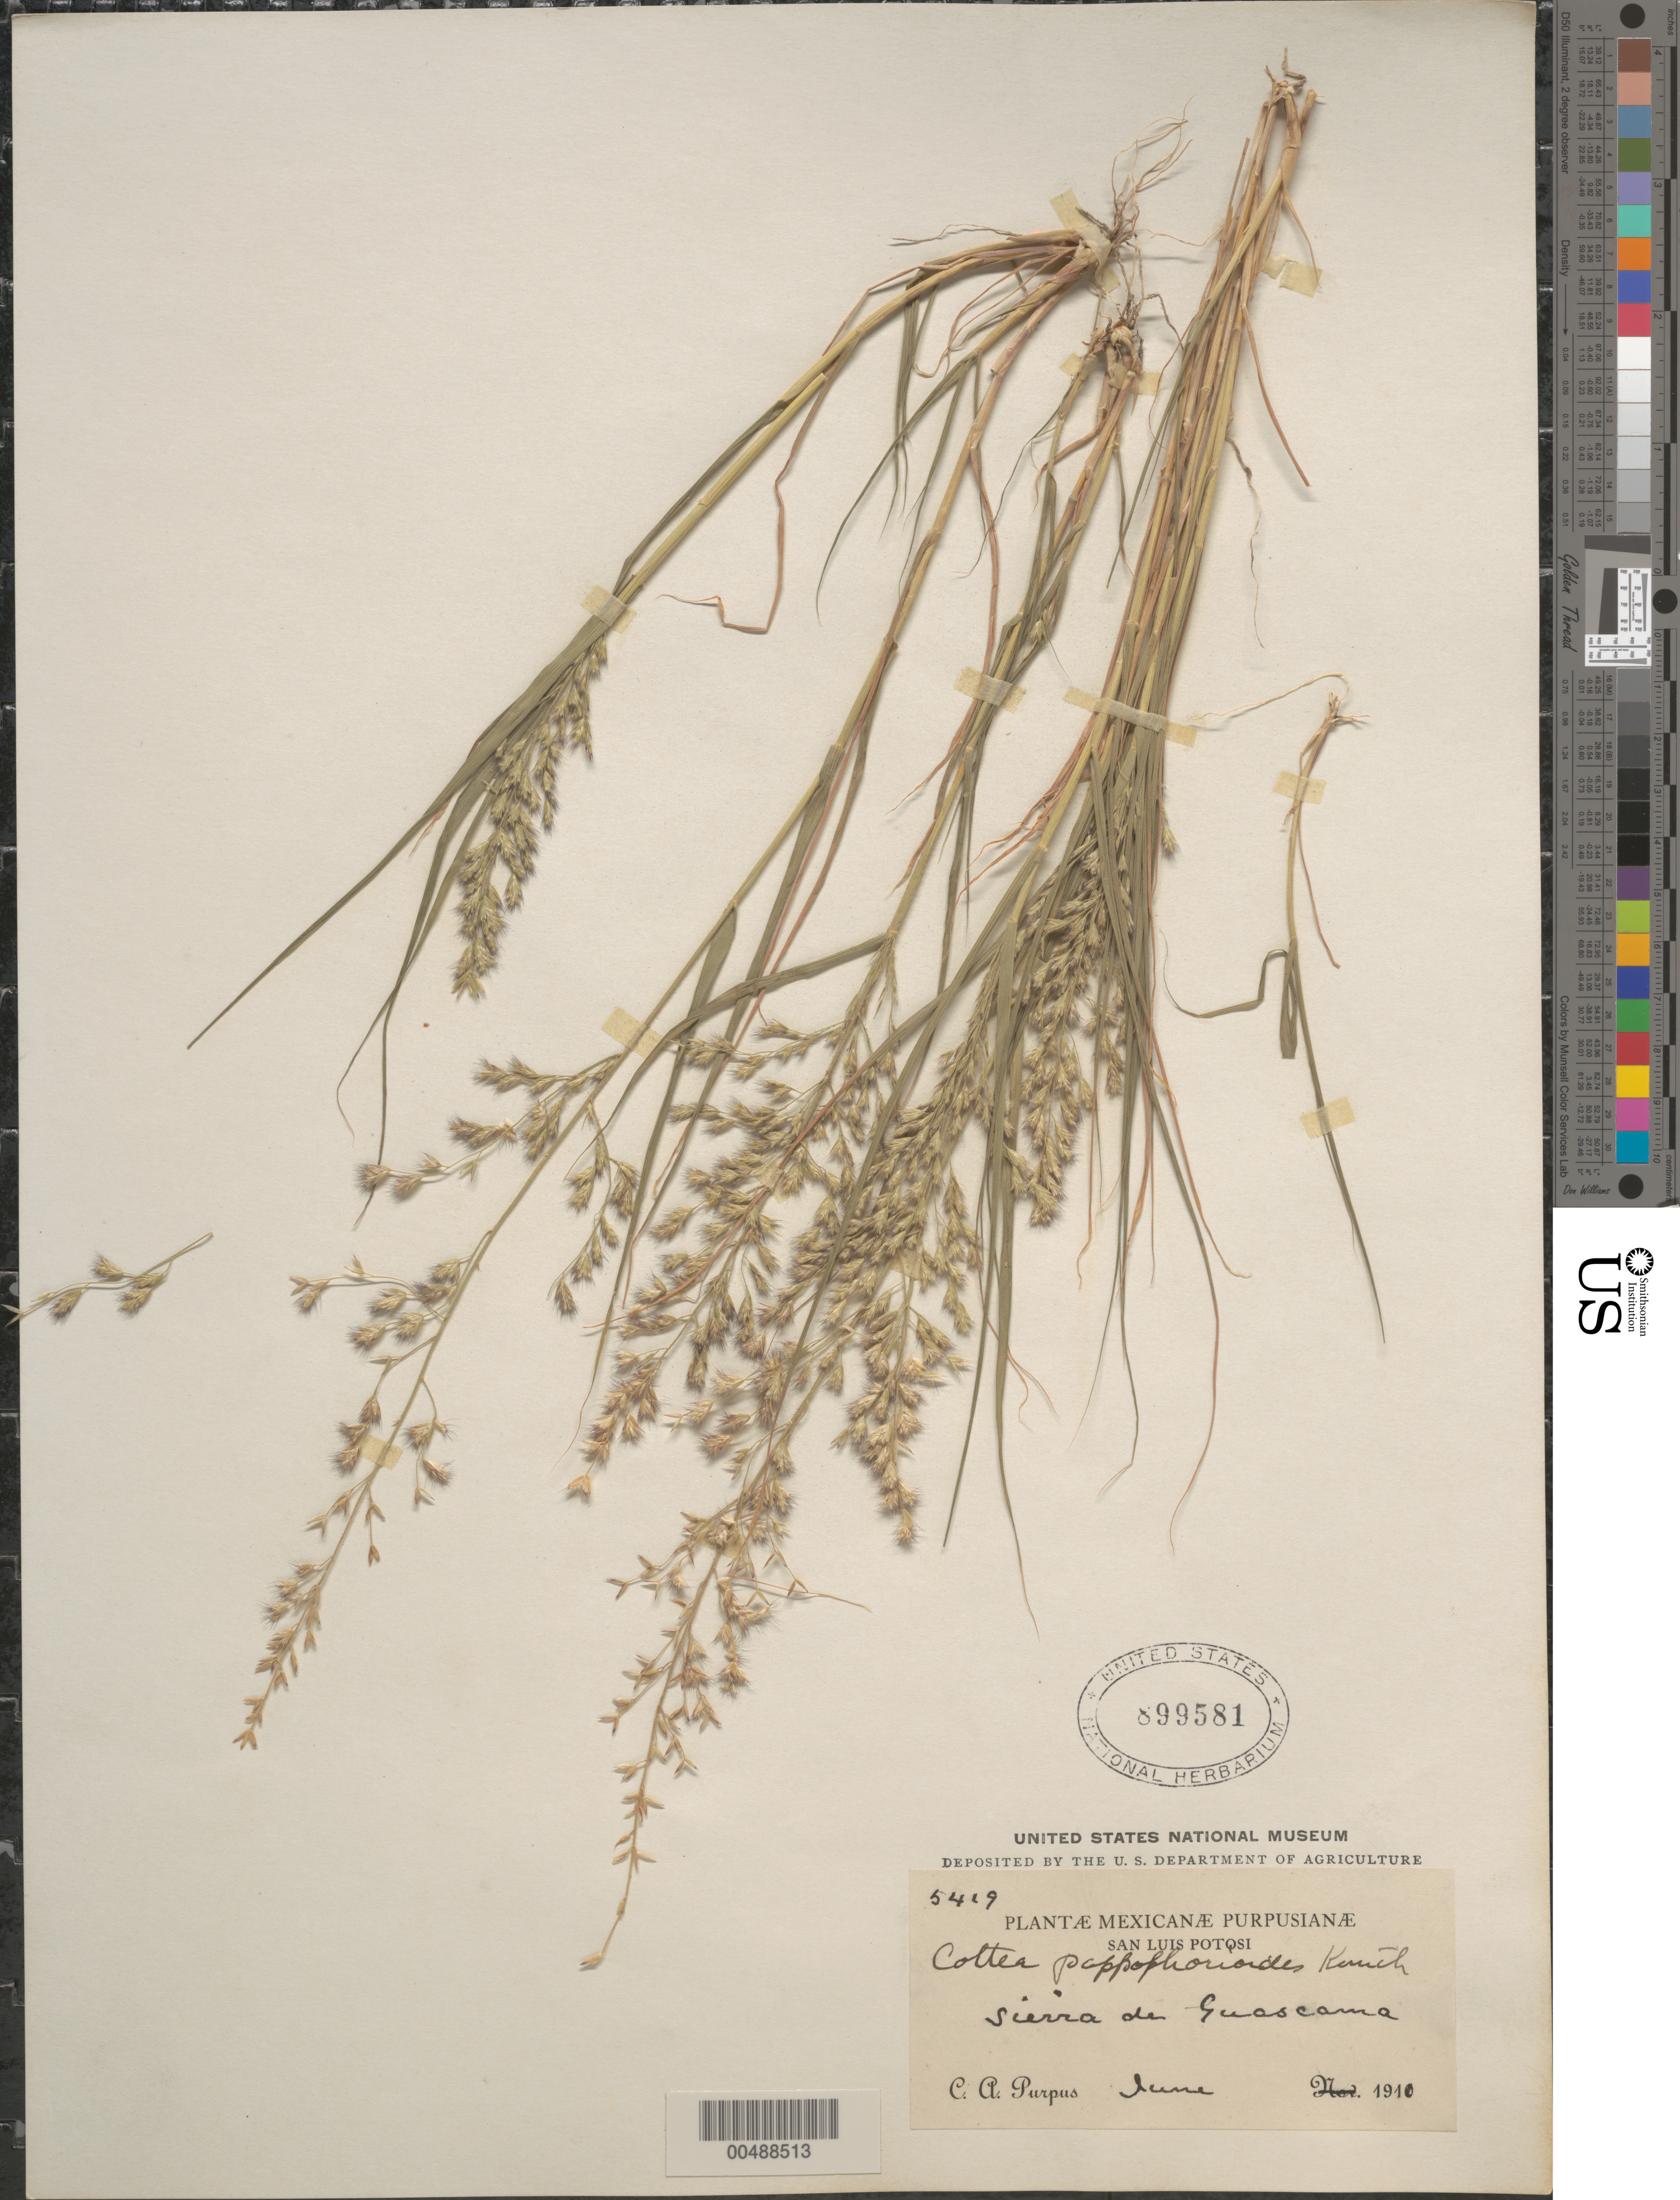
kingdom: Plantae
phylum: Tracheophyta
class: Liliopsida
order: Poales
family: Poaceae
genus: Cottea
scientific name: Cottea pappophoroides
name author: Kunth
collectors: C. A. Purpus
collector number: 5419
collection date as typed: Jun 1910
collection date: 1910-06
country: Mexico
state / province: San Luis Potosi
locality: Sierra de Guascama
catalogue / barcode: US 899581